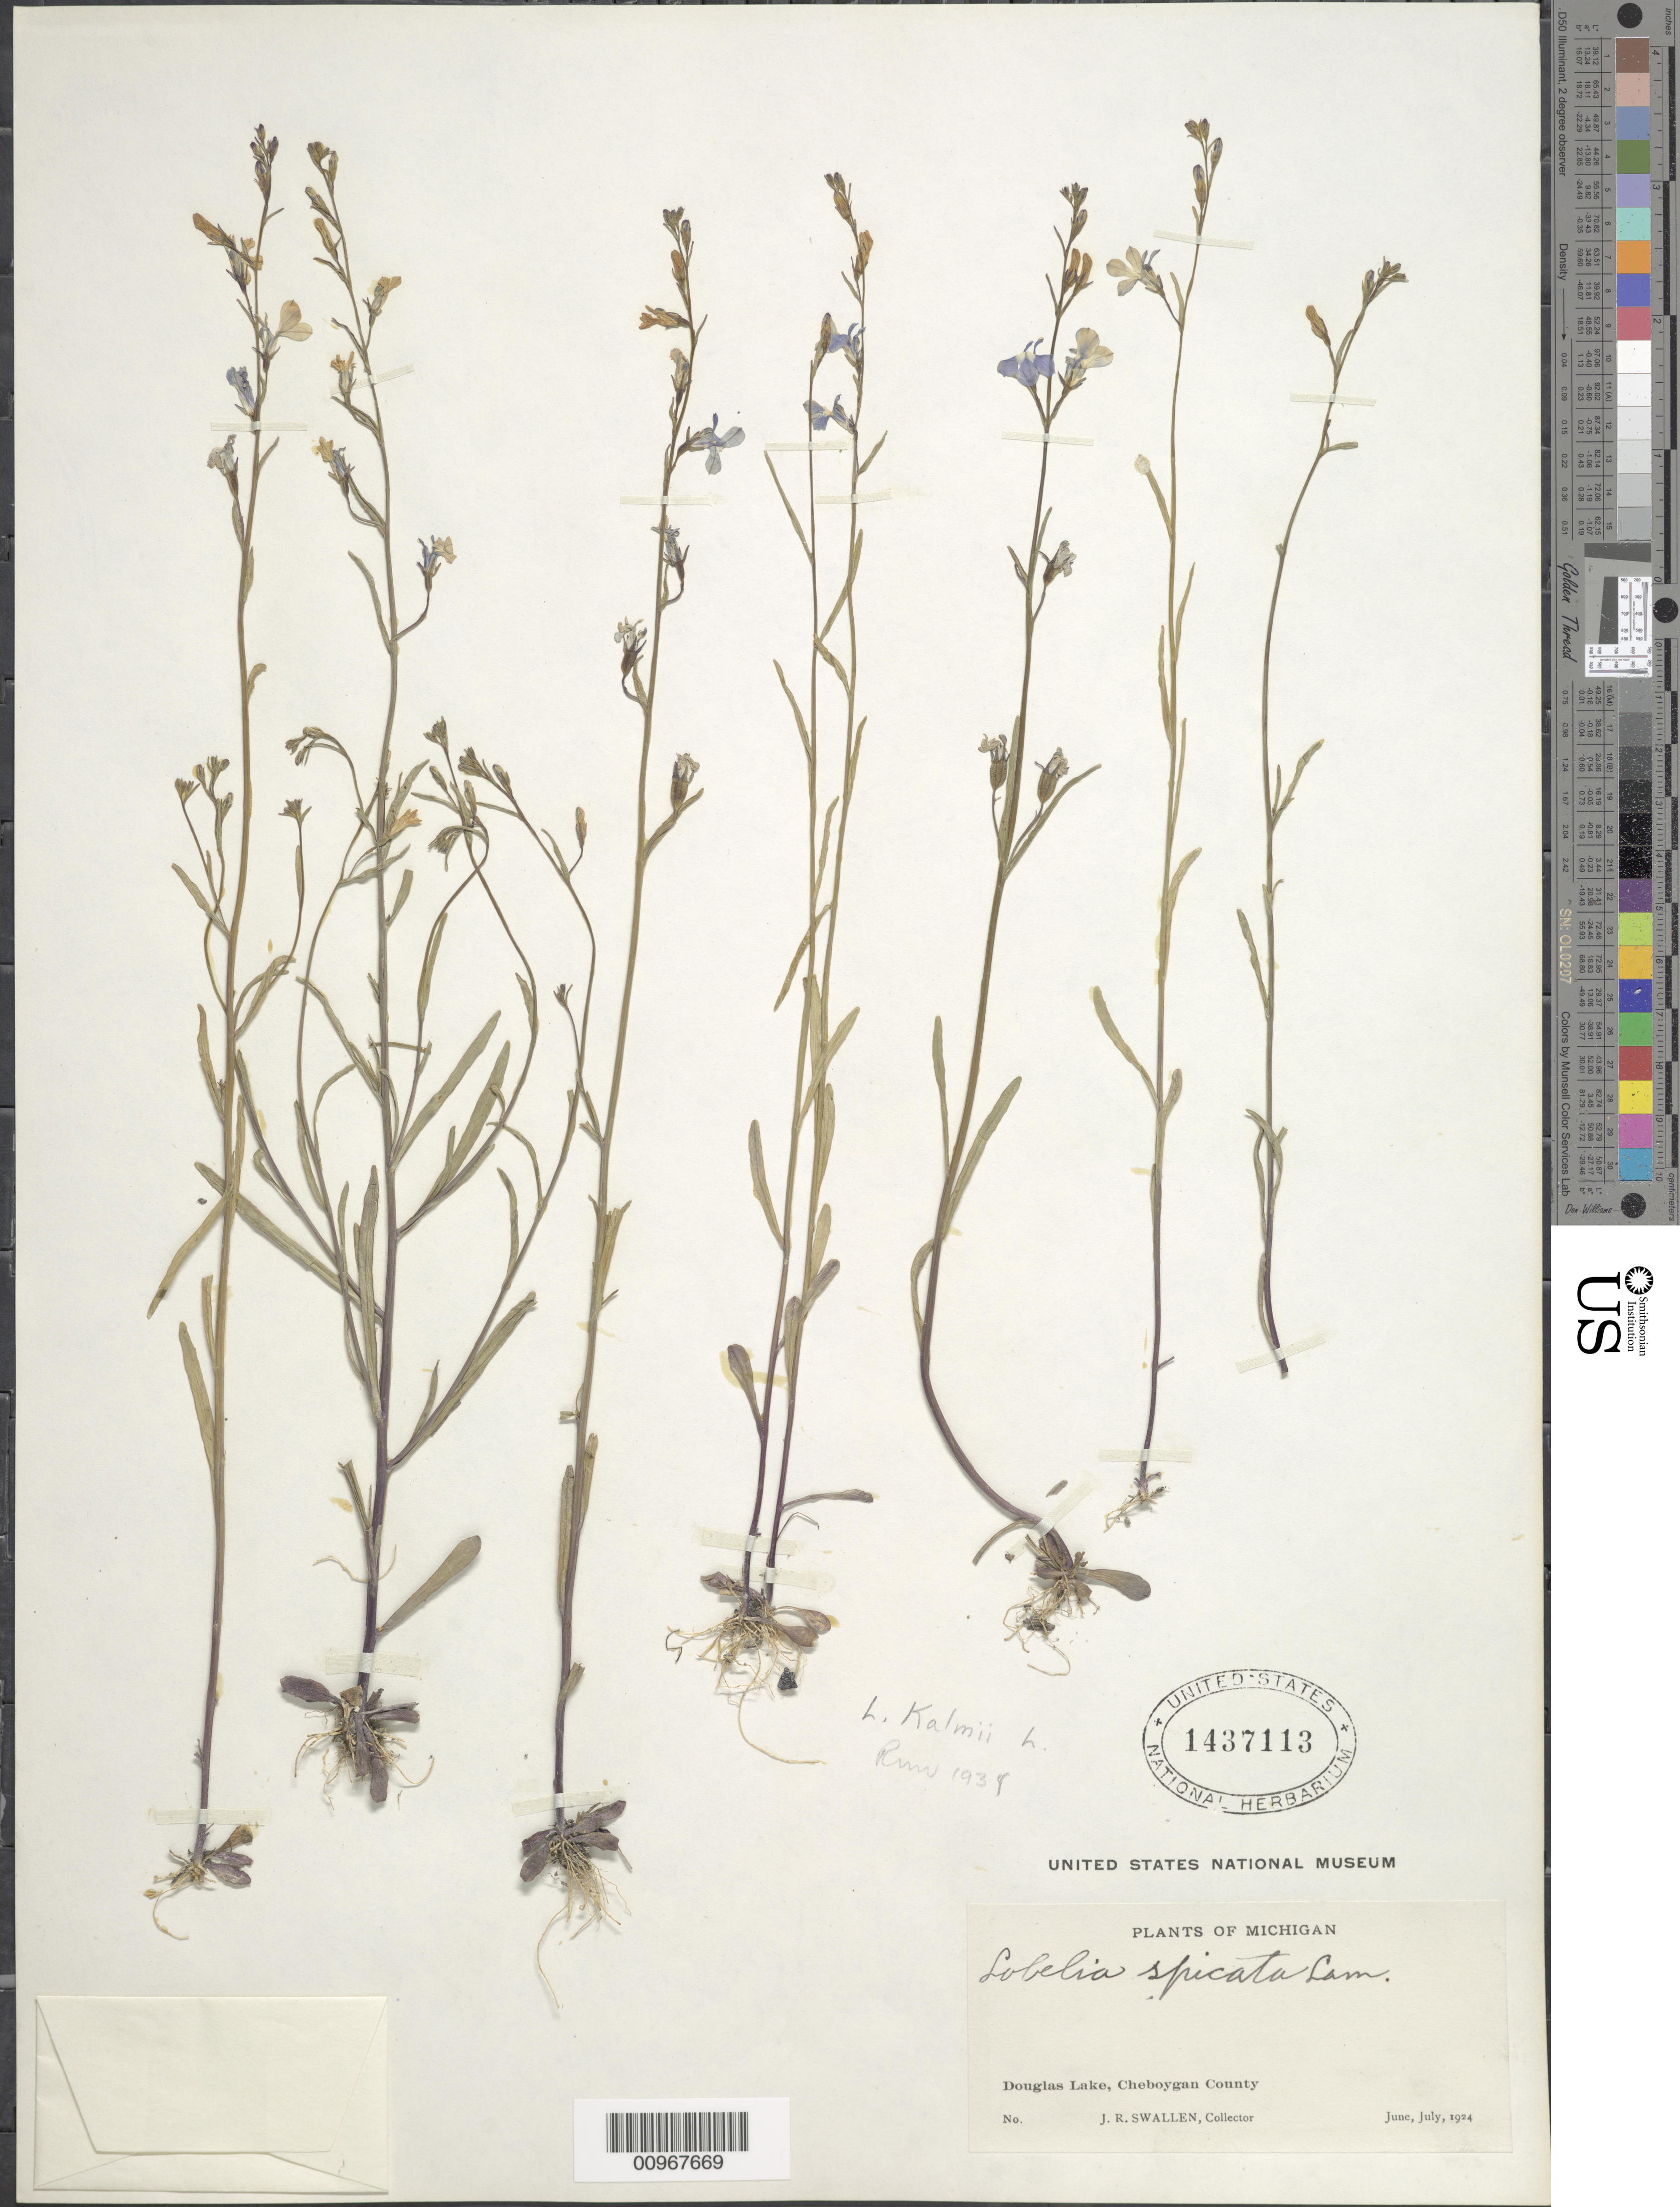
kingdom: Plantae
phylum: Tracheophyta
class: Magnoliopsida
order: Asterales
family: Campanulaceae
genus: Lobelia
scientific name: Lobelia kalmii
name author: L.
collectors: J. R. Swallen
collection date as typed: Jun 1924 to -- Jul 1924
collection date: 1924-06/1924-07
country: United States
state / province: Michigan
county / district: Cheboygan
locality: Douglas Lake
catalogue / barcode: US 1437113